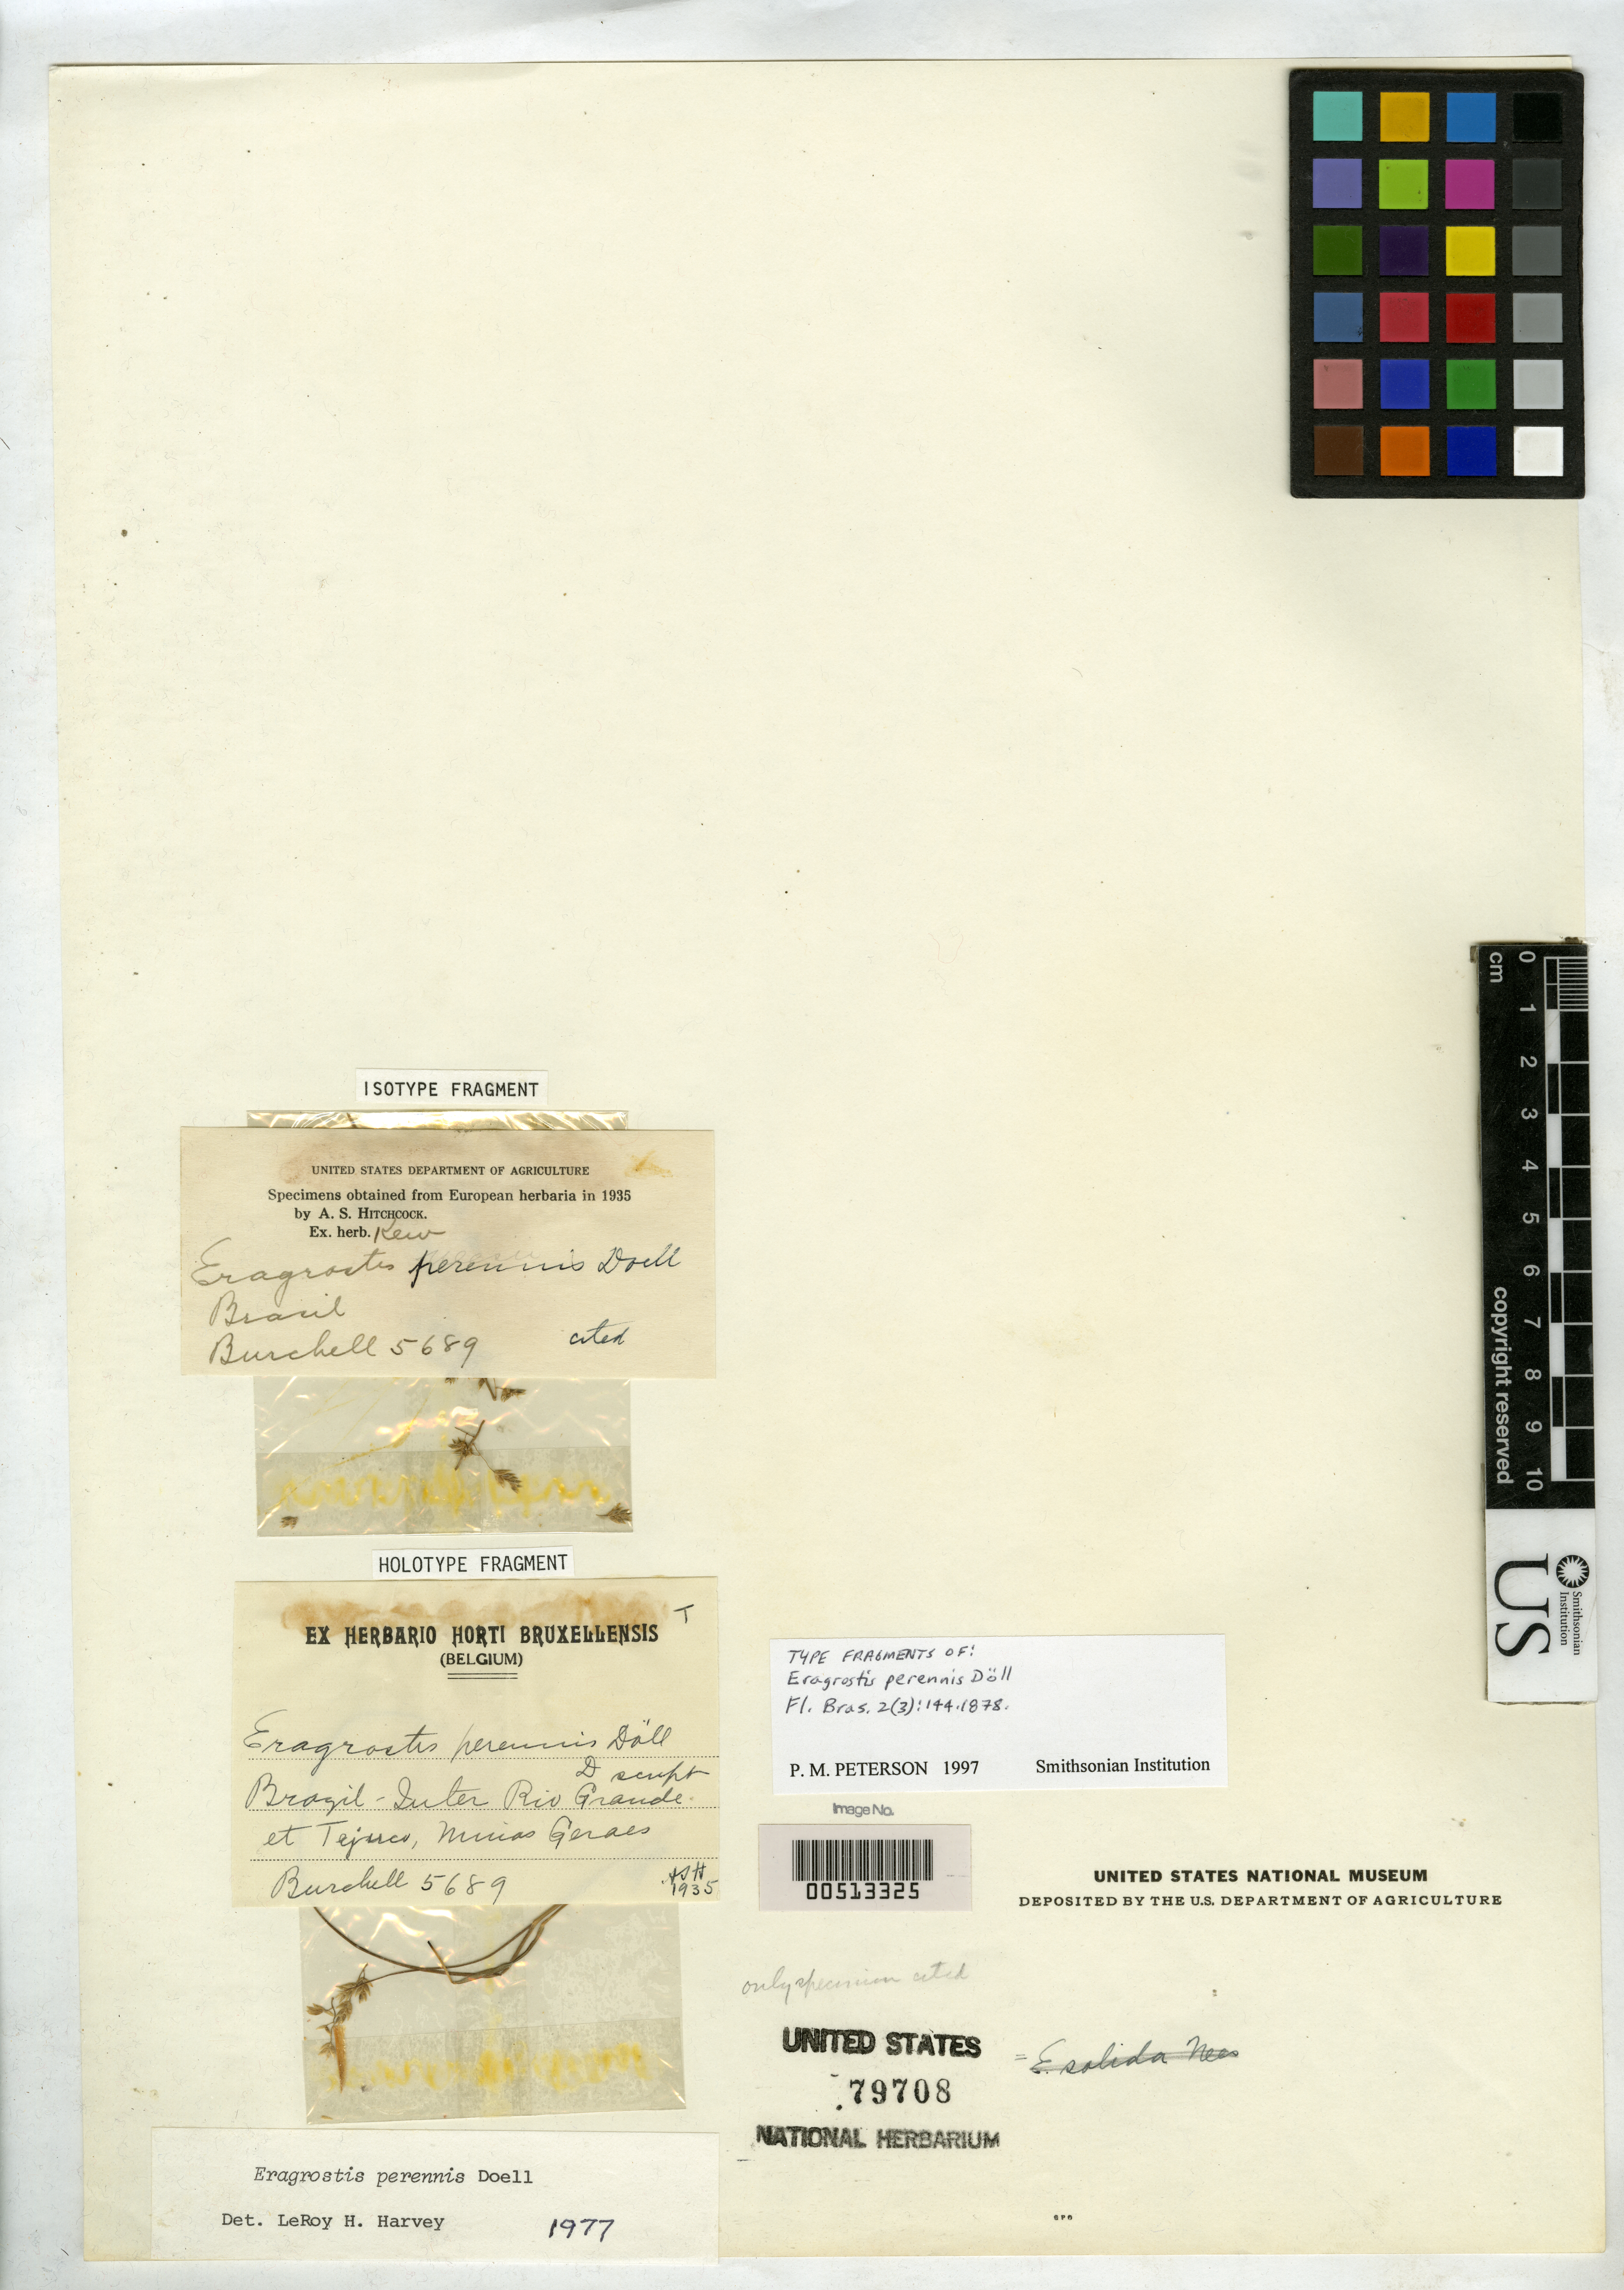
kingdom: Plantae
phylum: Tracheophyta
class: Liliopsida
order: Poales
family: Poaceae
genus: Eragrostis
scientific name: Eragrostis perennis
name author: Döll in Mart.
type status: Type Fragment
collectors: W. J. Burchell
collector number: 5689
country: Brazil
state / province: Minas Gerais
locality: Inter Rio Grande et Tejuco.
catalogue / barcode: US 79708